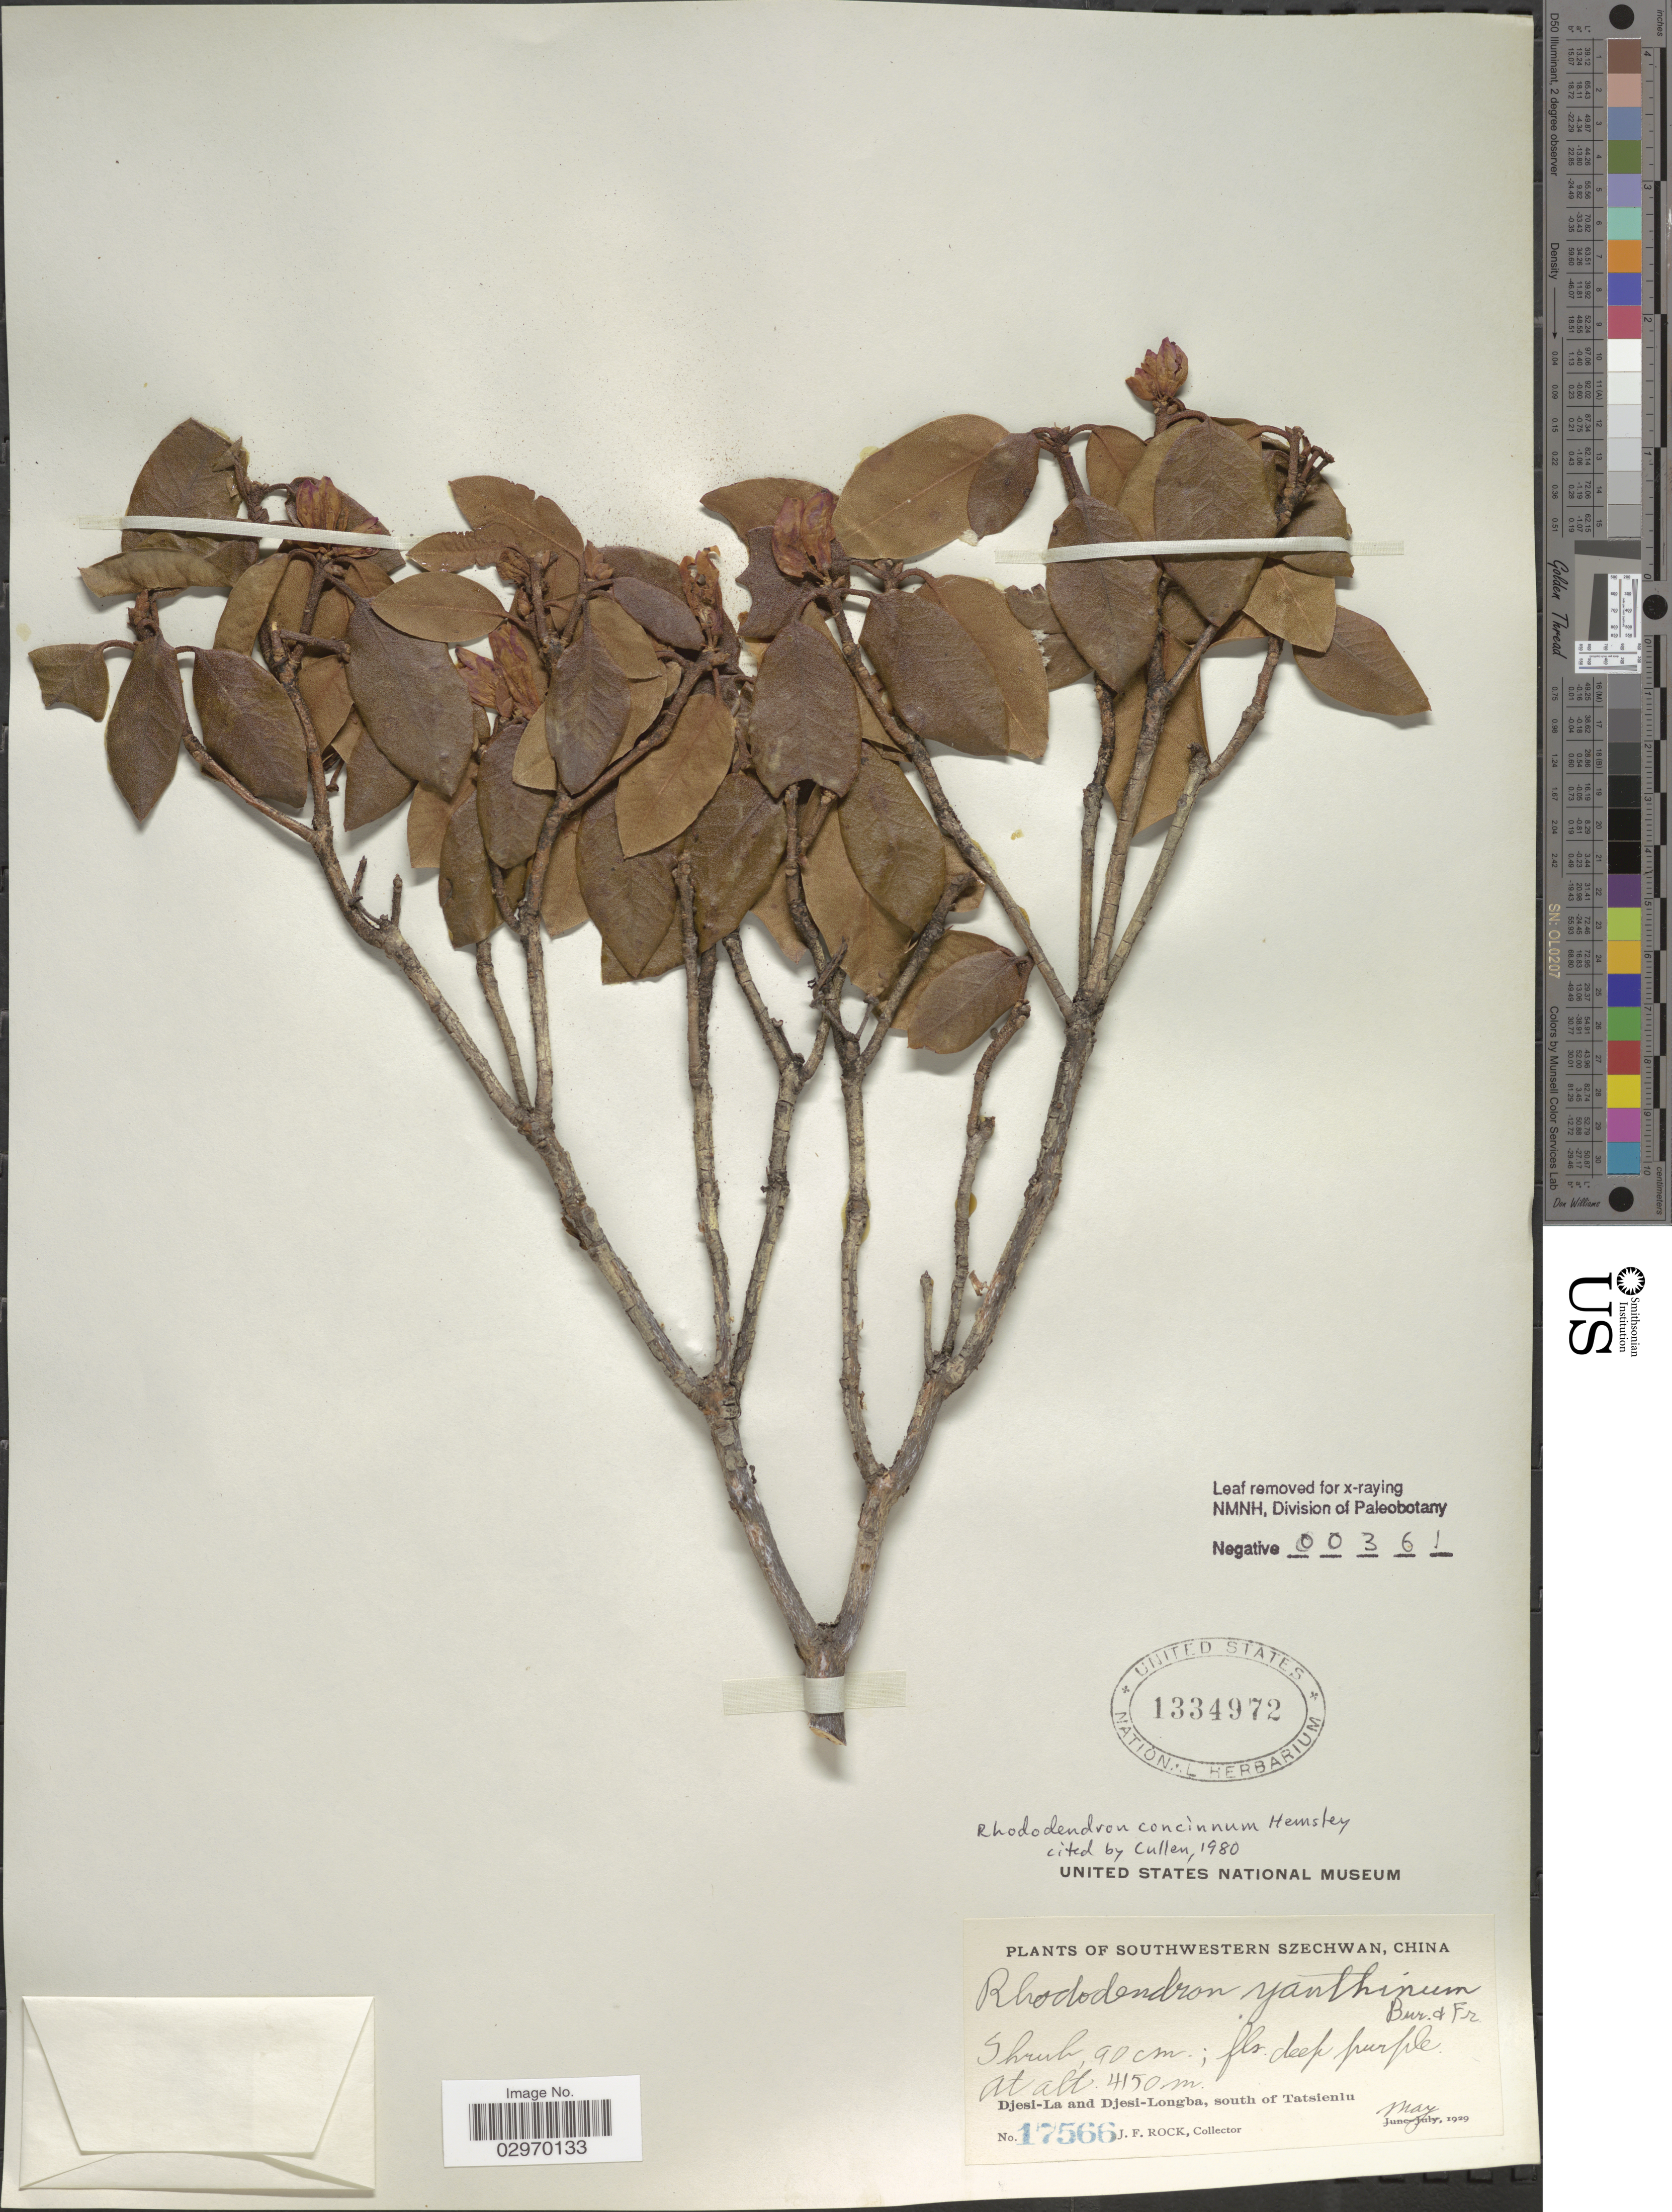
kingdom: Plantae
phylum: Tracheophyta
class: Magnoliopsida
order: Ericales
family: Ericaceae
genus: Rhododendron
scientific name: Rhododendron concinnum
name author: Hemsl.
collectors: J. Rock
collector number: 17566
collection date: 1929-05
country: China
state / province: Sichuan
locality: Southwestern Szechwan. Djesi-La and Djesi-Longba, south of Tatsienlu.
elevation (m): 4150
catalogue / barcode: US 1334972